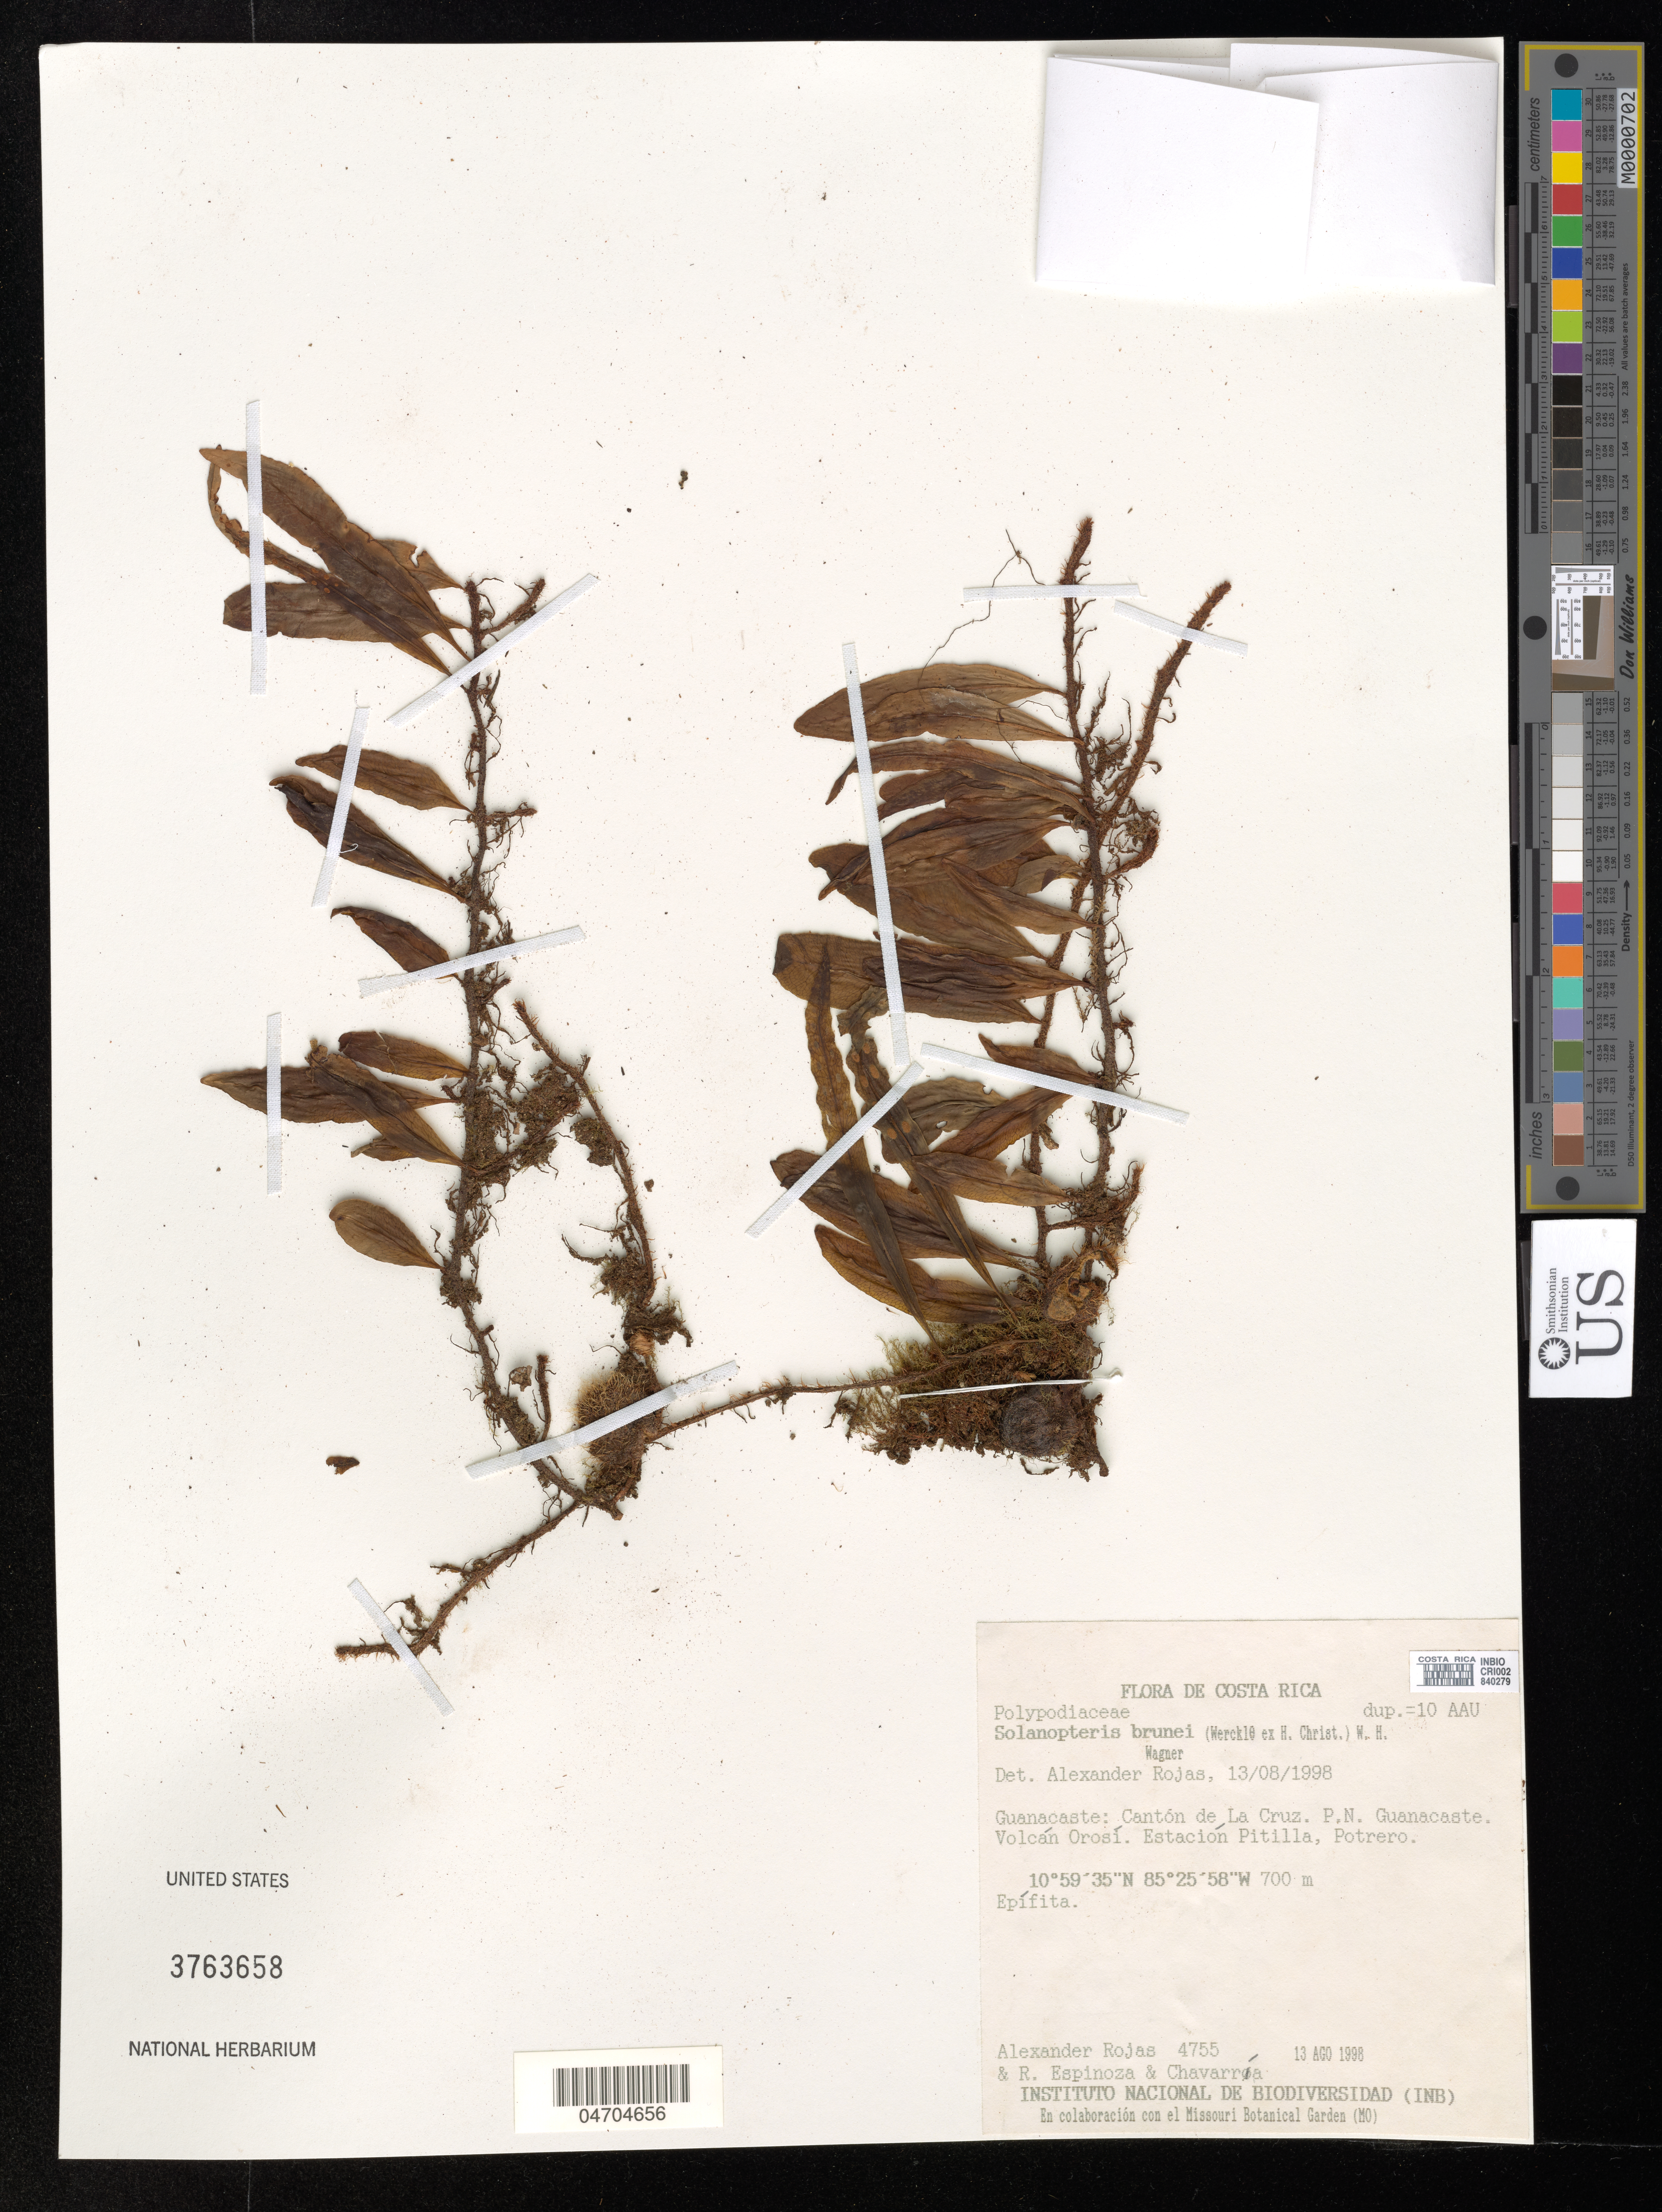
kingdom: Plantae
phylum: Tracheophyta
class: Polypodiopsida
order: Polypodiales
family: Polypodiaceae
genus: Microgramma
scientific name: Microgramma brunei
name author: (Wercklé ex Christ) Lellinger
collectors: A. Rojas, R. Espinoza & C. Chavarria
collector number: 4755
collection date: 1998-08-13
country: Costa Rica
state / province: Guanacaste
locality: Cantón de La Cruz. P. N. Guanacaste. Volcán Orosí. Estación Pitilla, Potrero.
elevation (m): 700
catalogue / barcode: US 3763658